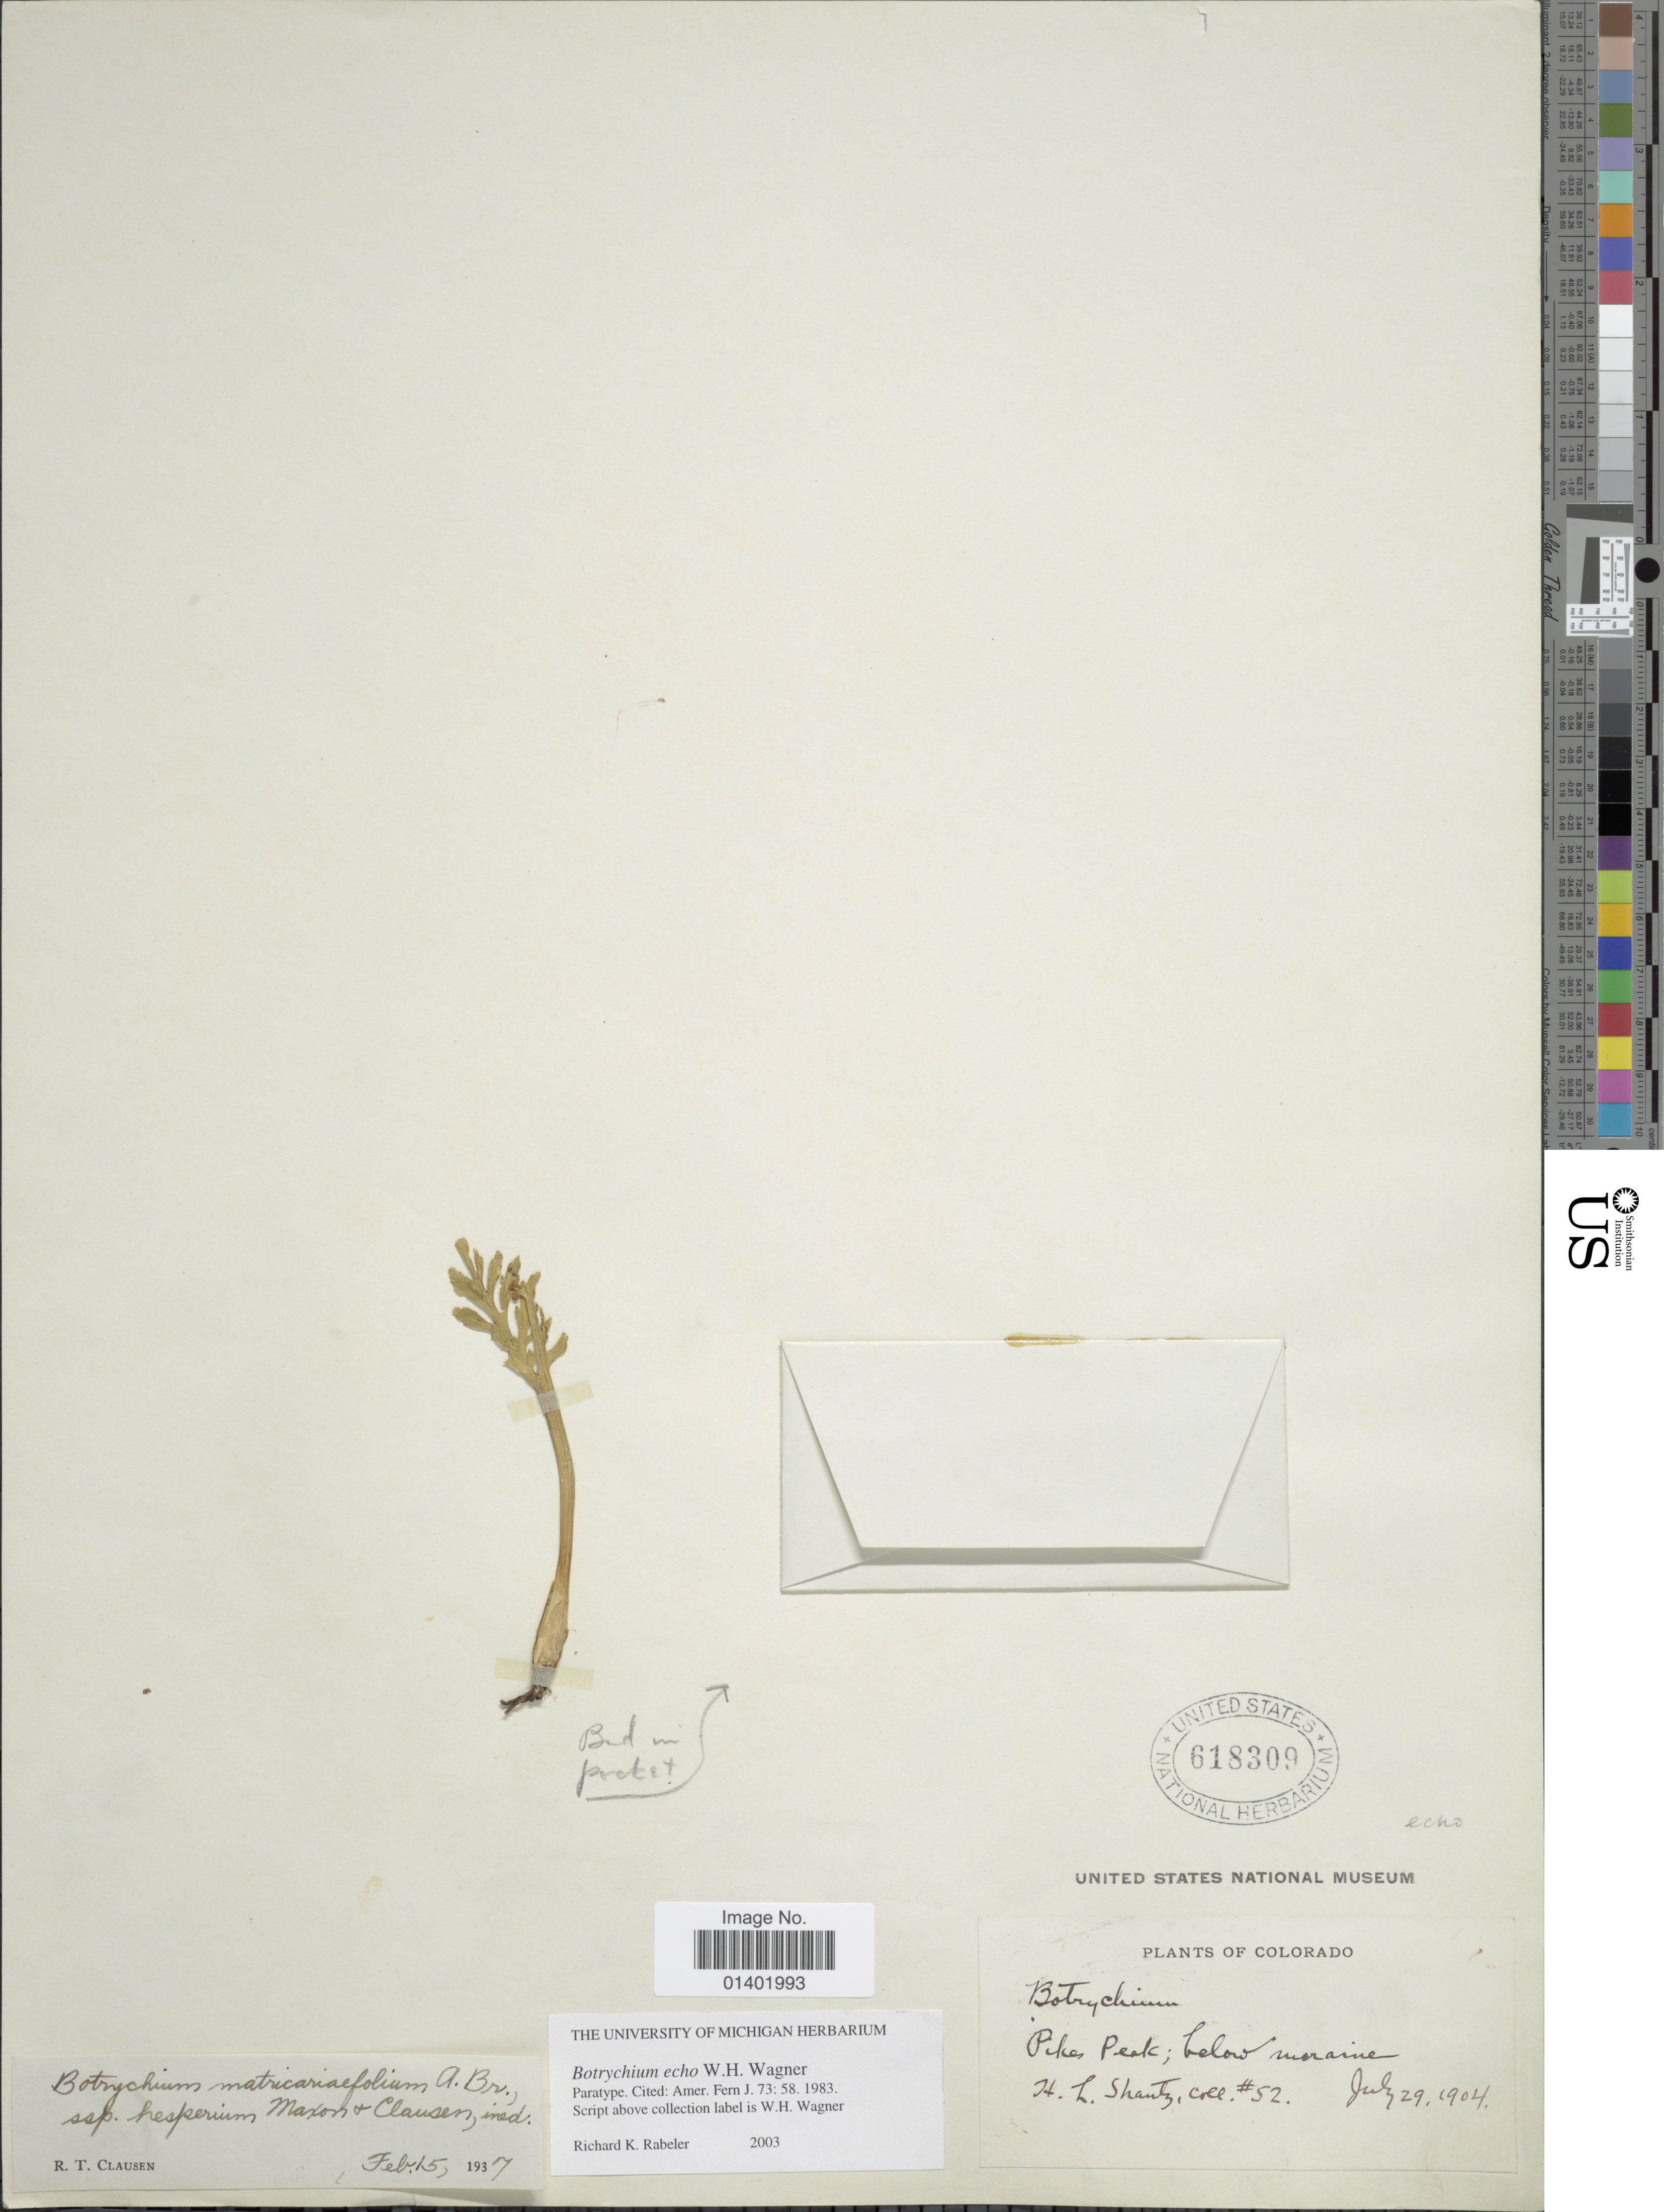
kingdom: Plantae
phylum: Tracheophyta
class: Polypodiopsida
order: Ophioglossales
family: Ophioglossaceae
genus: Botrychium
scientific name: Botrychium echo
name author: W.H. Wagner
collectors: H. Shanty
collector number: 52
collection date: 1904-07-29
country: United States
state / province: Colorado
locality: Pikes Peak; below moraine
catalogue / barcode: US 618309